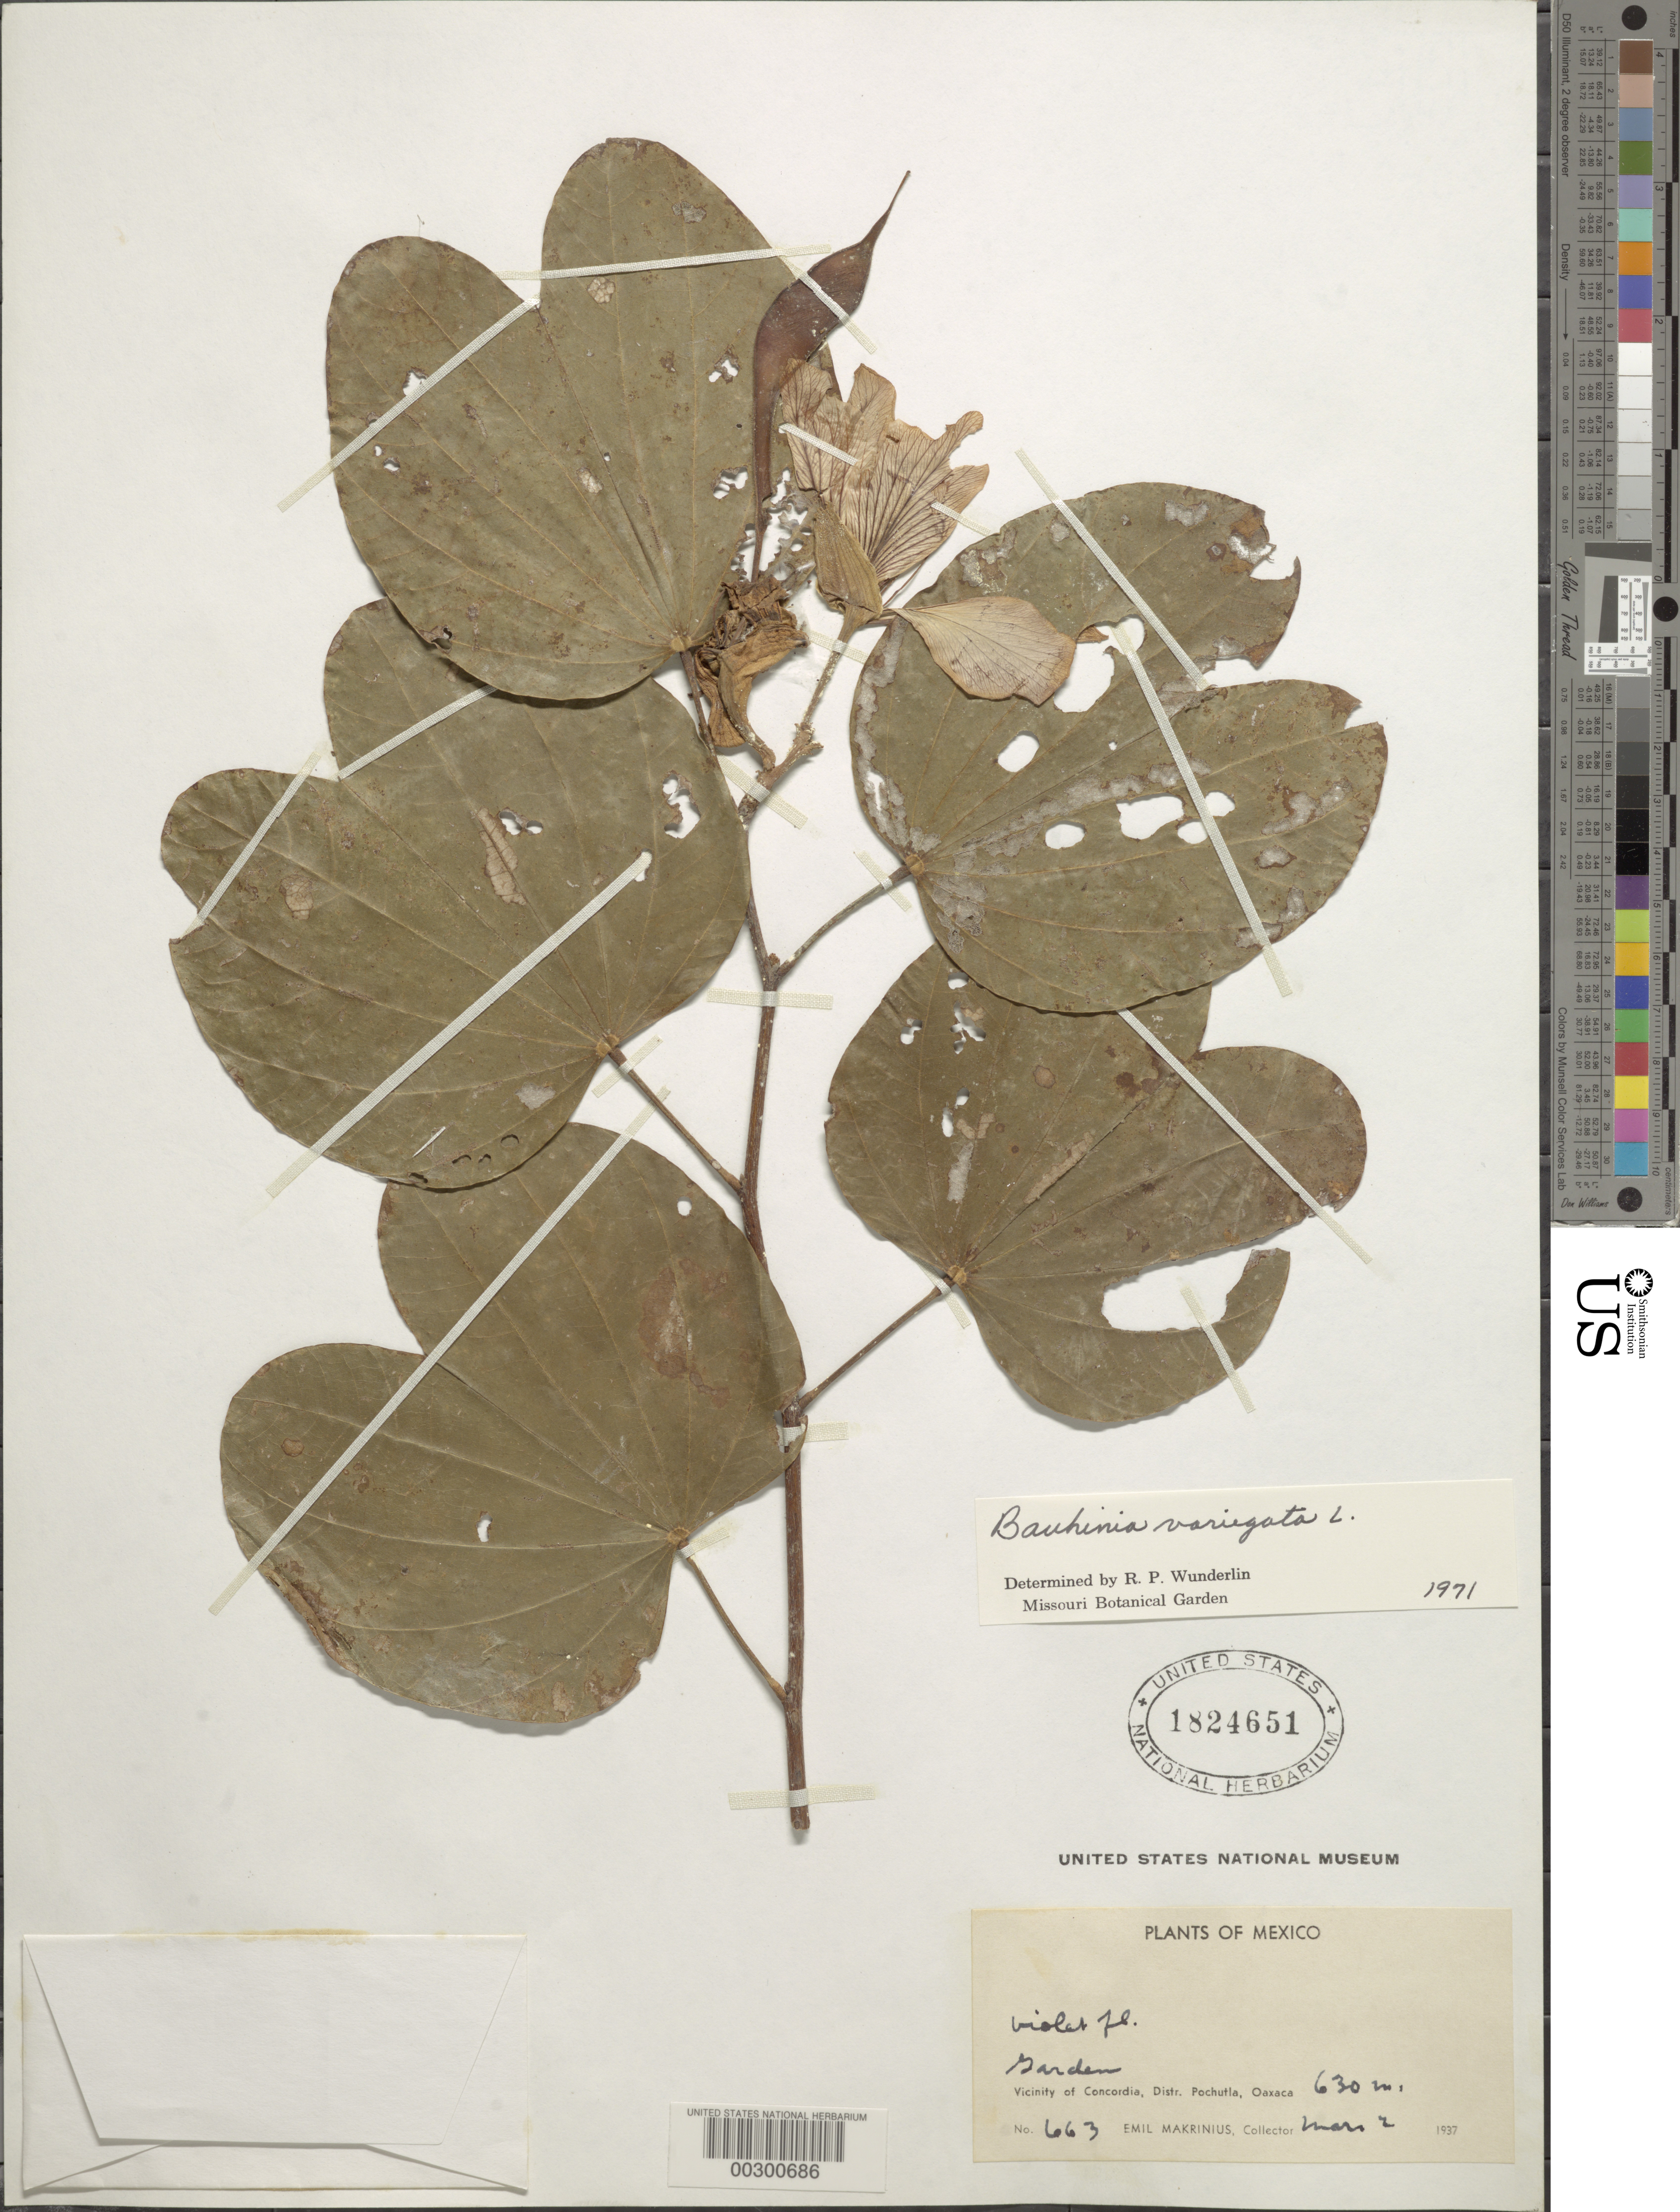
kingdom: Plantae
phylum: Tracheophyta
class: Magnoliopsida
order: Fabales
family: Fabaceae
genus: Bauhinia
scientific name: Bauhinia variegata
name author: L.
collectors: E. Makrinius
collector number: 663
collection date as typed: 02 Mar 1937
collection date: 1937-03-02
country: Mexico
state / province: Oaxaca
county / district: San Pedro Pochutla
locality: Pochutla mun (?), vicinity of concordia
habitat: Garden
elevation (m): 630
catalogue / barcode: US 1824651